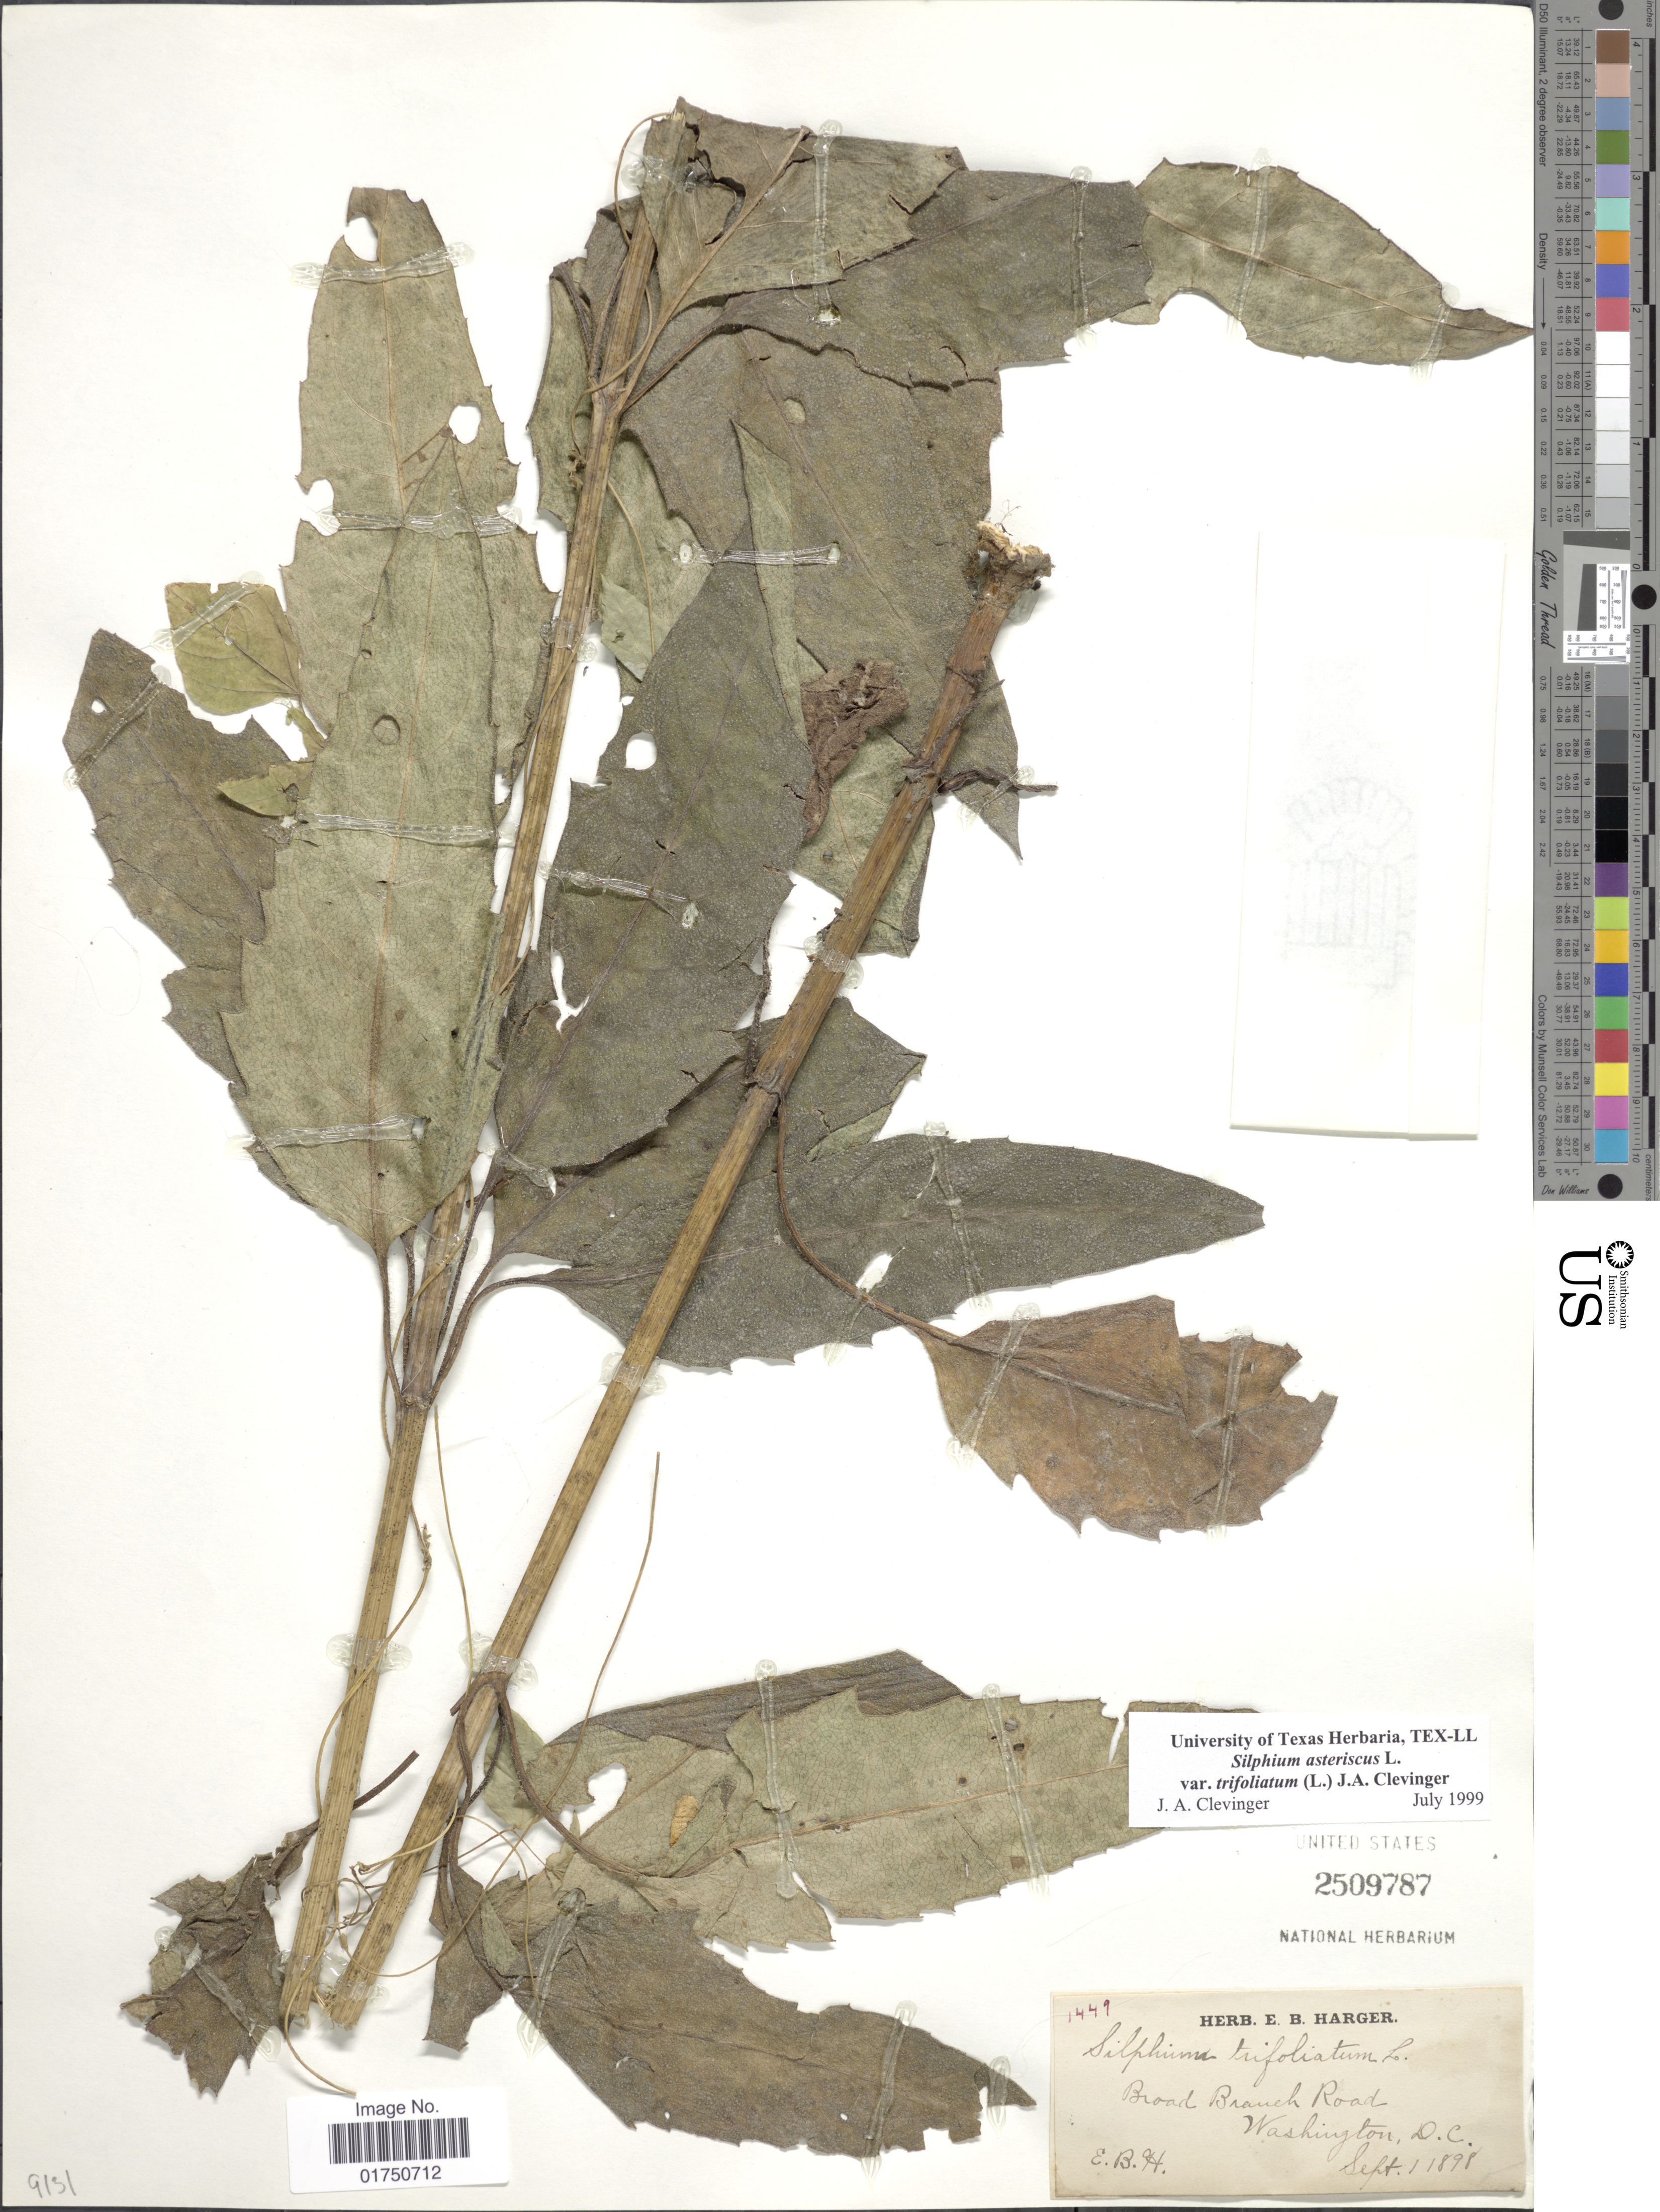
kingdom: Plantae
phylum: Tracheophyta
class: Magnoliopsida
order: Asterales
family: Asteraceae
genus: Silphium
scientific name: Silphium asteriscus var. trifoliatum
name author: (L.) Clevinger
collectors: E. B. Harger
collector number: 1449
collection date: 1898-09-01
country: United States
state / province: District of Columbia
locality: Broad Branch Road, Washington, D.C.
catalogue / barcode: US 2509787